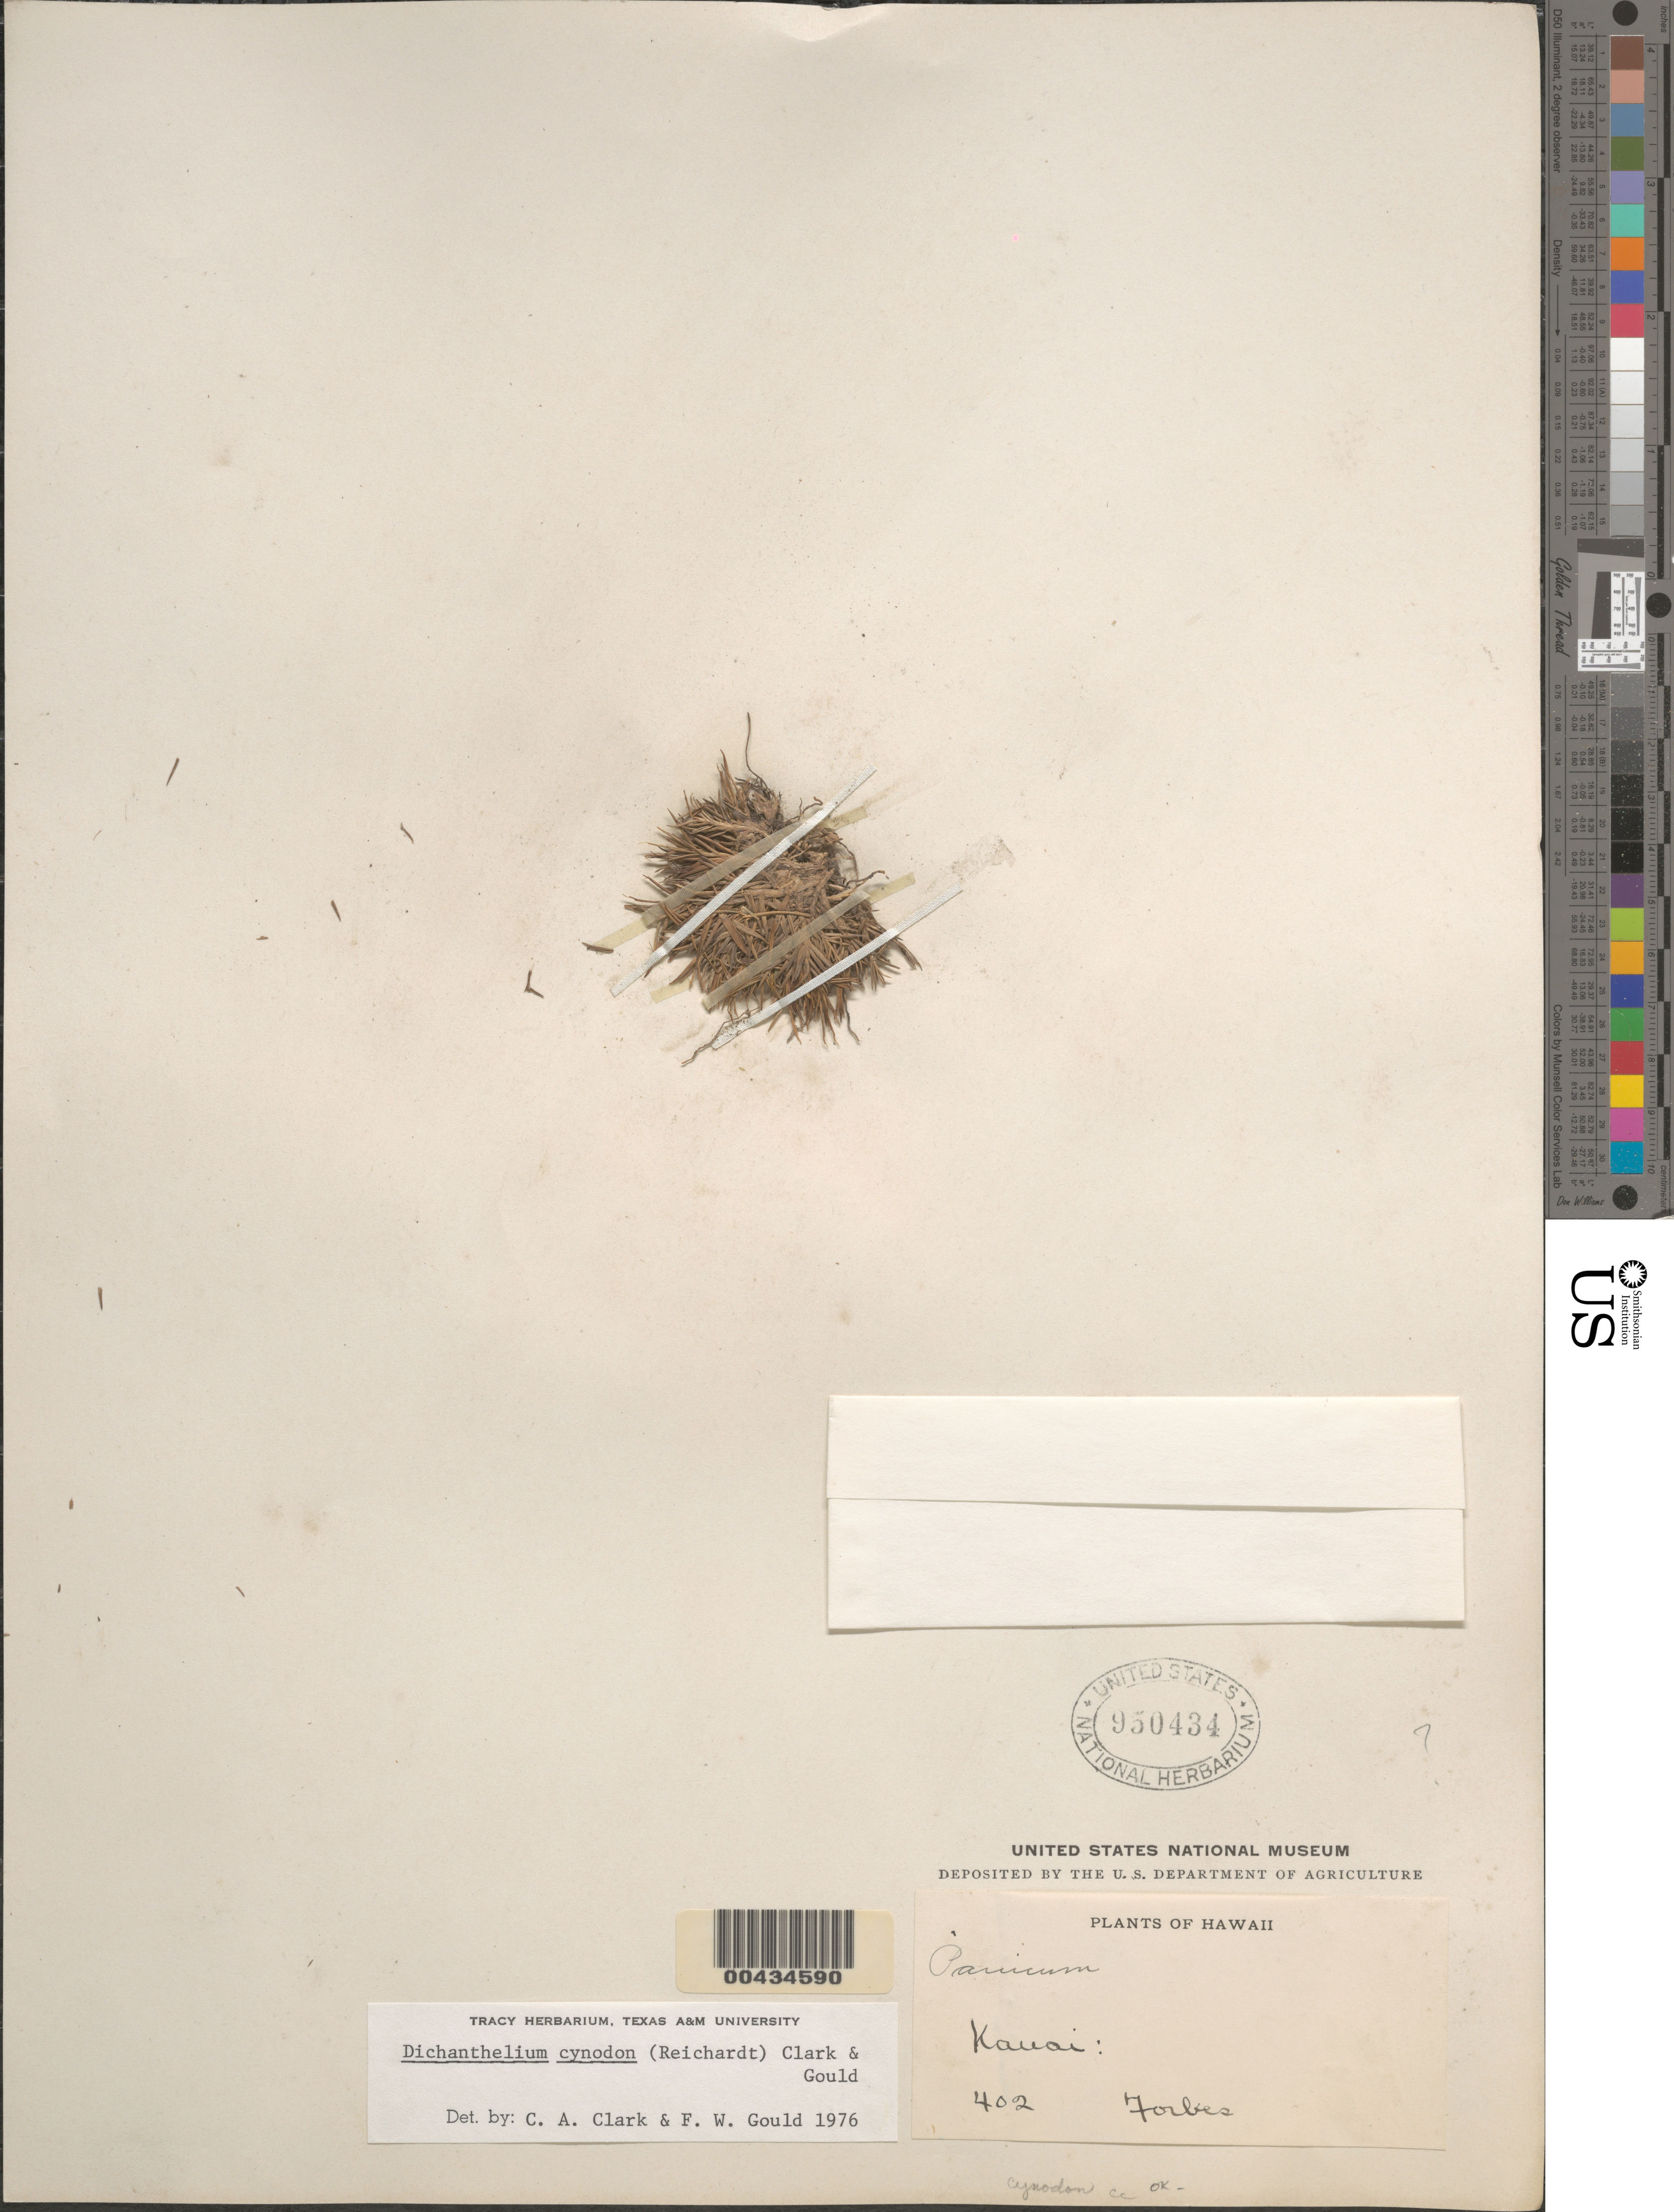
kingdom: Plantae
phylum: Tracheophyta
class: Liliopsida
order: Poales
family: Poaceae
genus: Dichanthelium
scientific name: Dichanthelium cynodon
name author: (Reichardt) C.A. Clark & Gould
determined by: Clark, C. A.; Gould, F. W.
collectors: C. N. Forbes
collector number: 402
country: United States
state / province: Hawaii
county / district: Kaui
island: Kaua'i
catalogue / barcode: US 950434